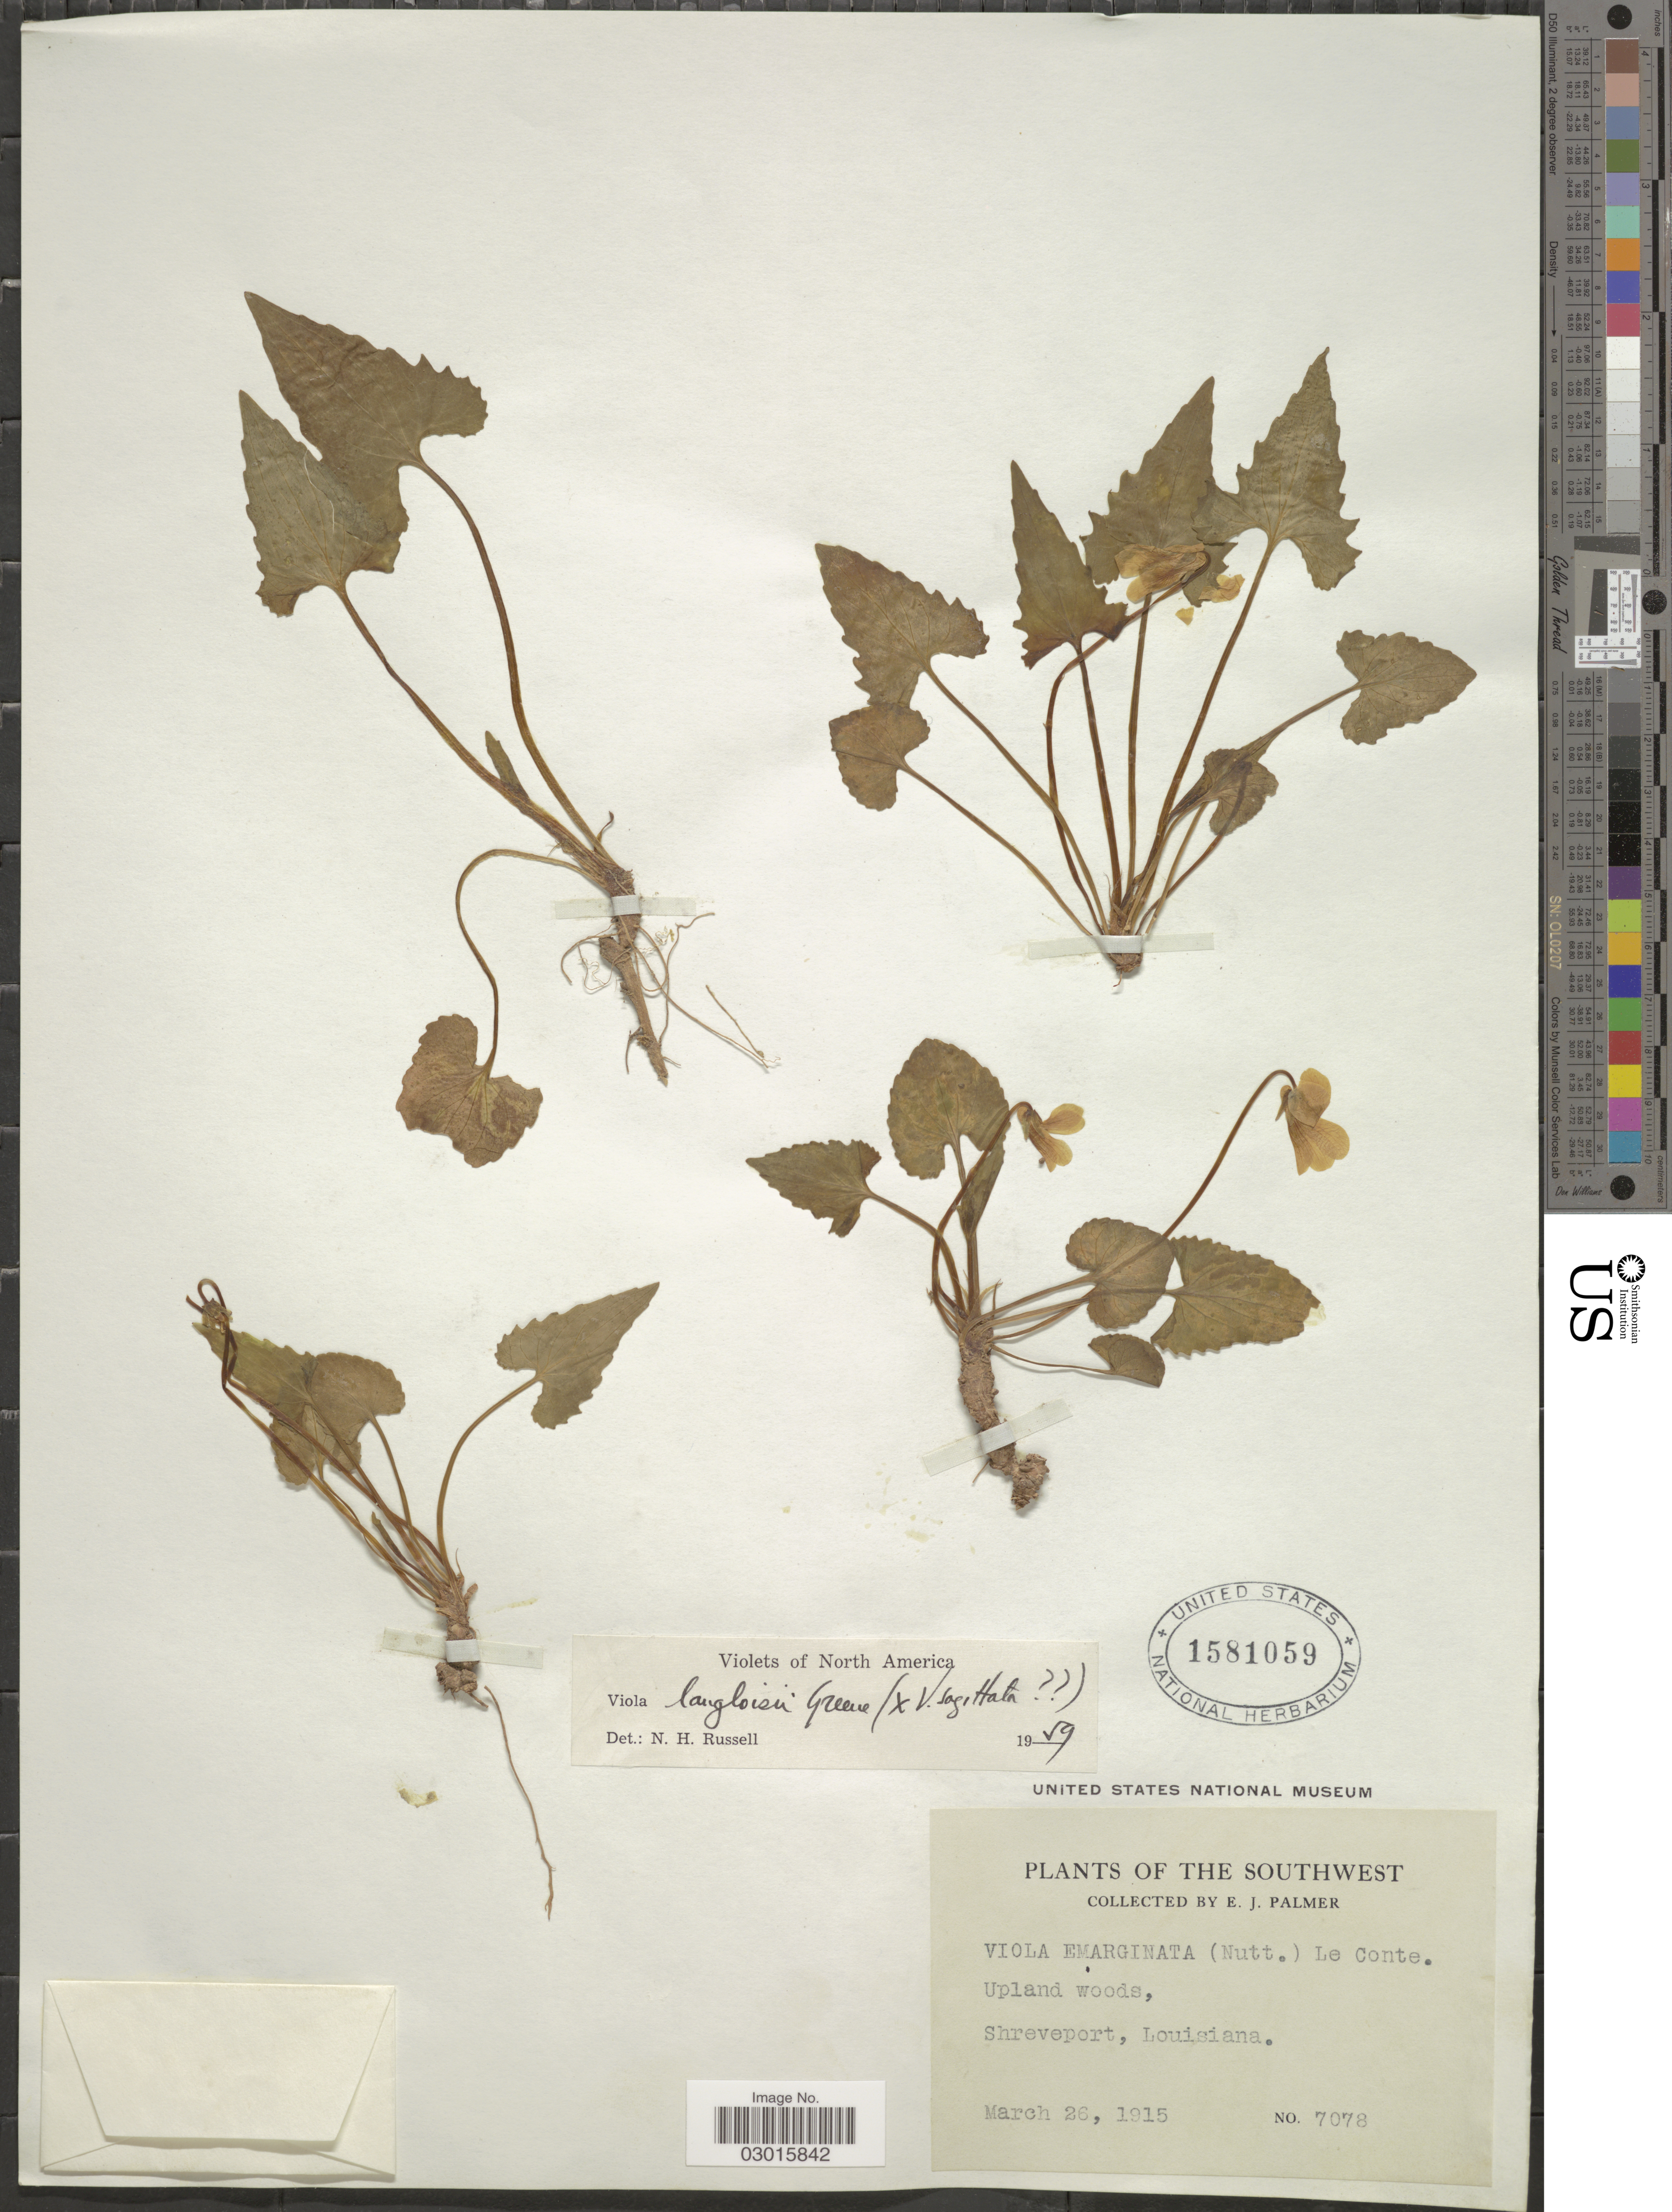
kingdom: Plantae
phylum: Tracheophyta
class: Magnoliopsida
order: Malpighiales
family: Violaceae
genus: Viola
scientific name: Viola langloisii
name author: Greene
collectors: E. J. Palmer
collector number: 7078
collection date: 1915-03-26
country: United States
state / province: Louisiana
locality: The Southwest, Shreveport.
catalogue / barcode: US 1581059